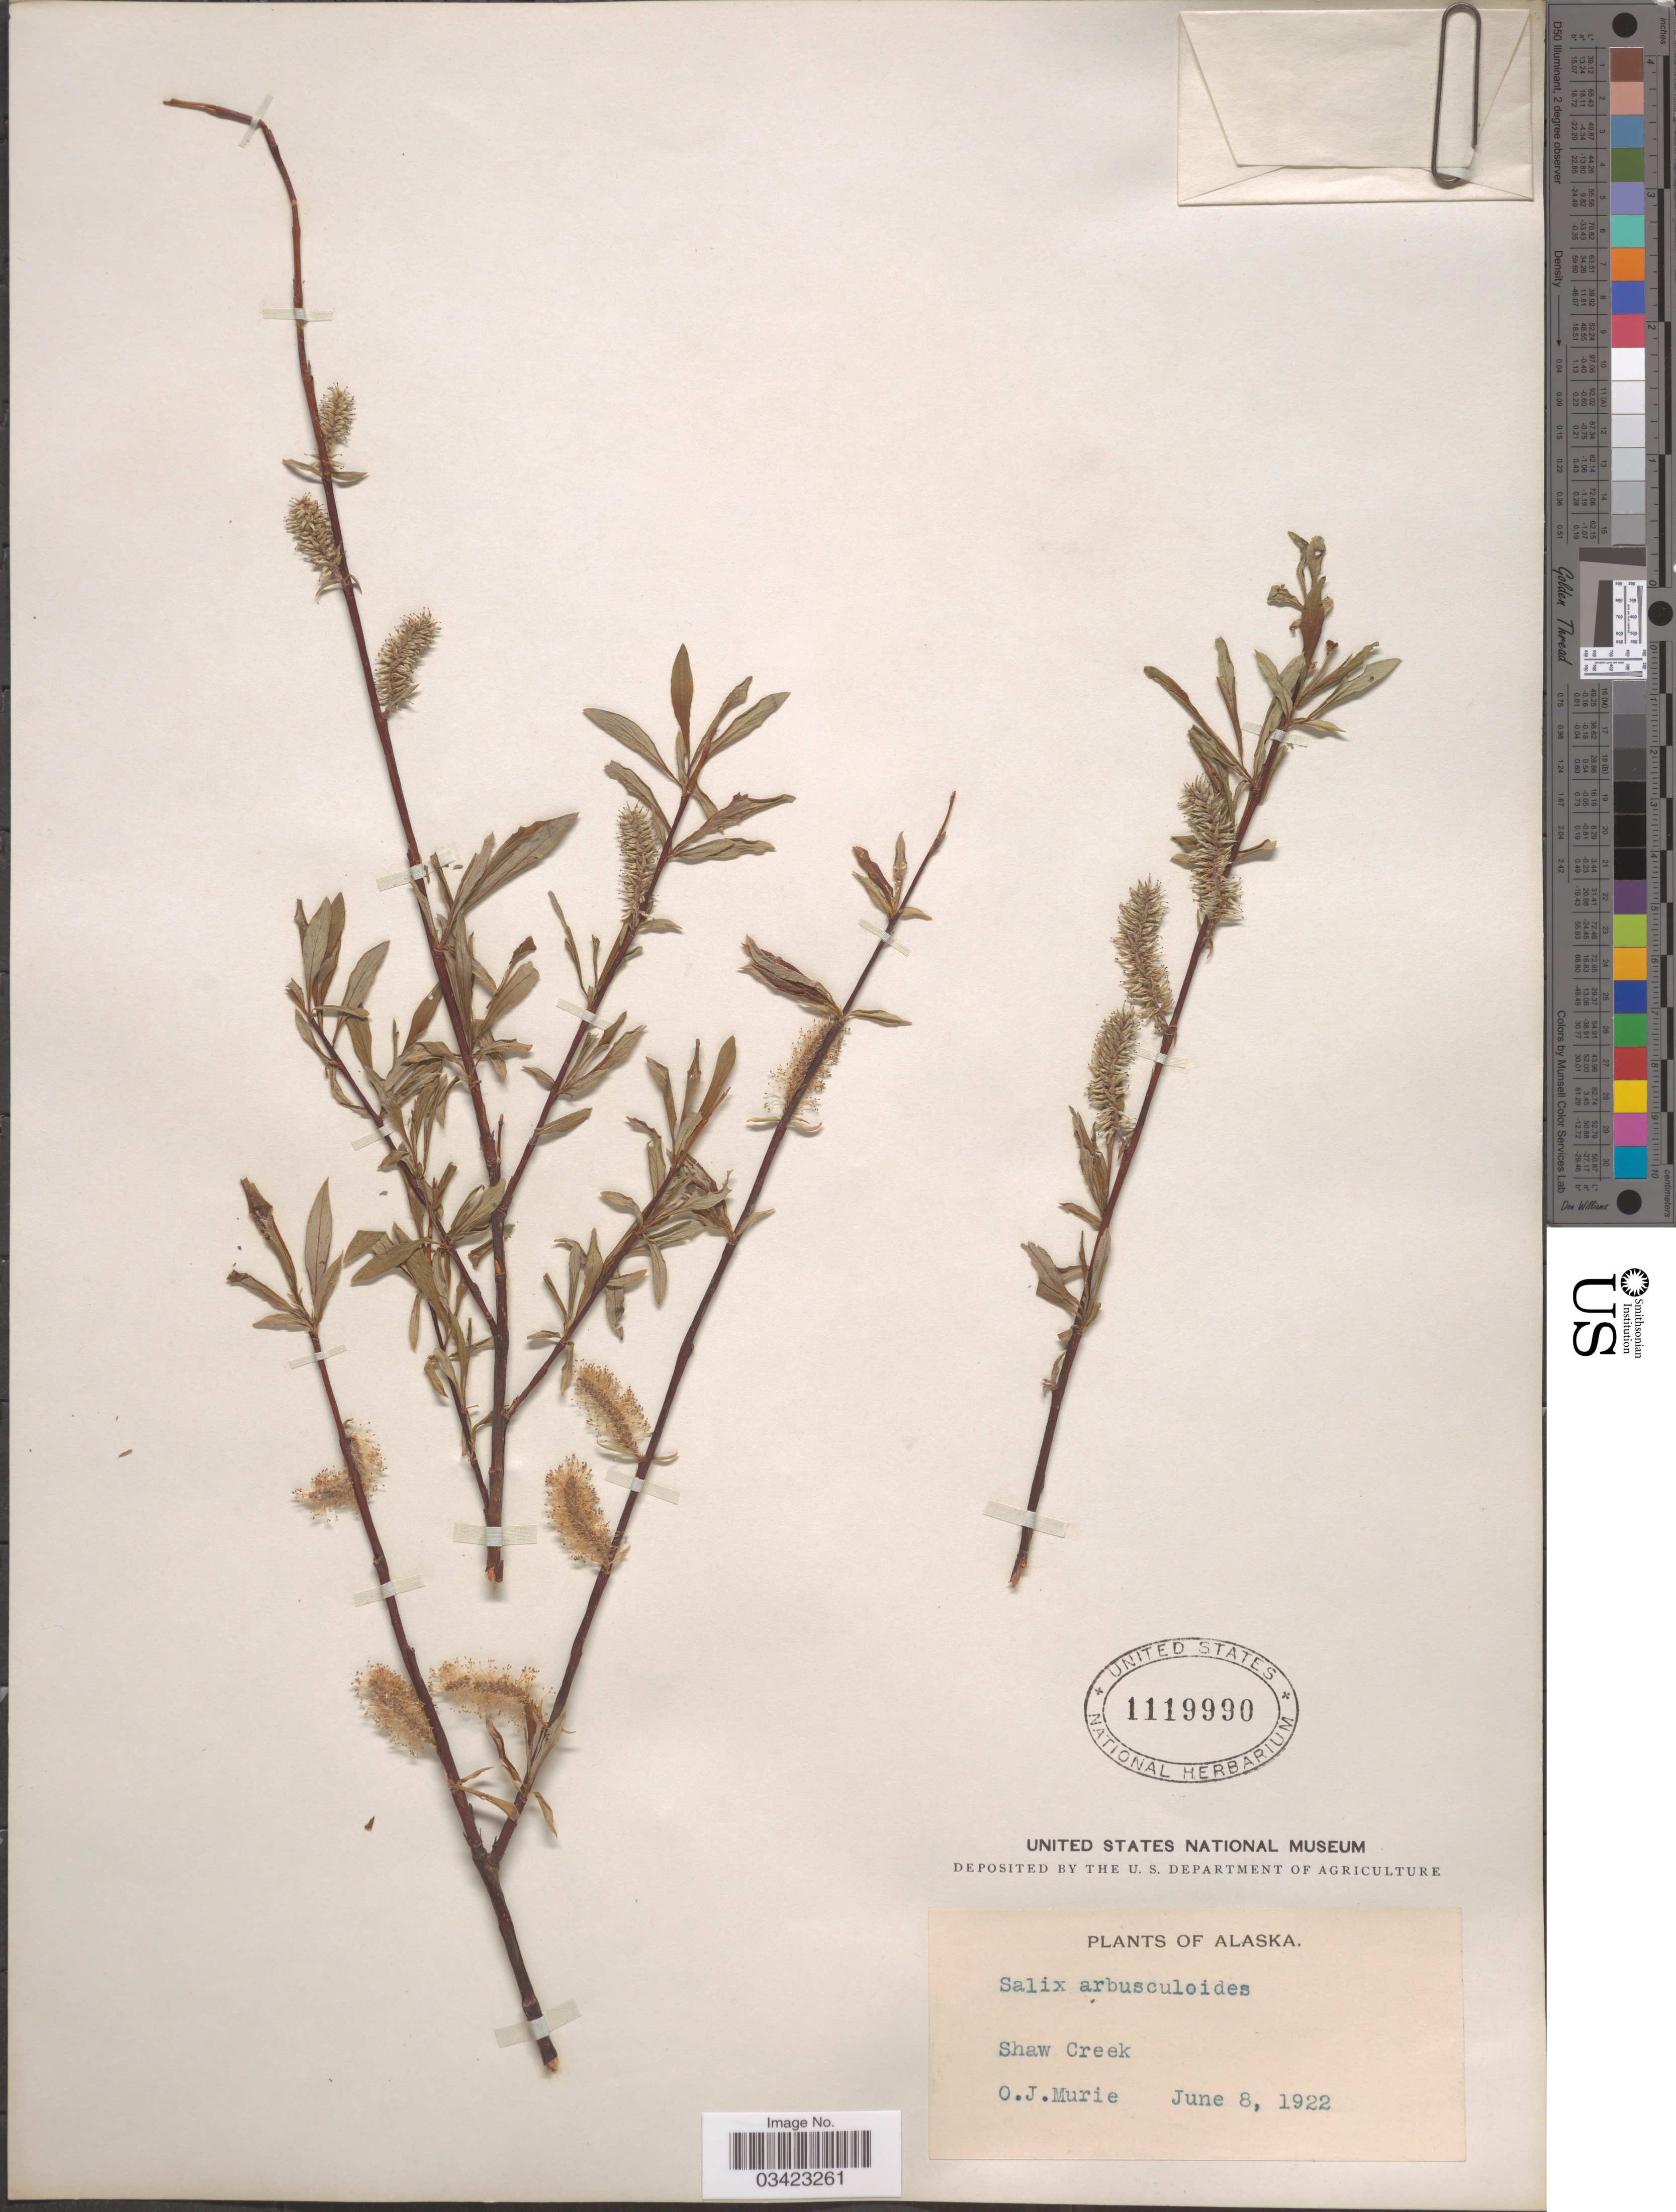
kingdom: Plantae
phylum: Tracheophyta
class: Magnoliopsida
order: Malpighiales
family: Salicaceae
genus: Salix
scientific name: Salix arbusculoides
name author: Andersson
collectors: O. Murie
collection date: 1922-06-08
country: United States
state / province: Alaska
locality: Shaw Creek.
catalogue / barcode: US 1119990